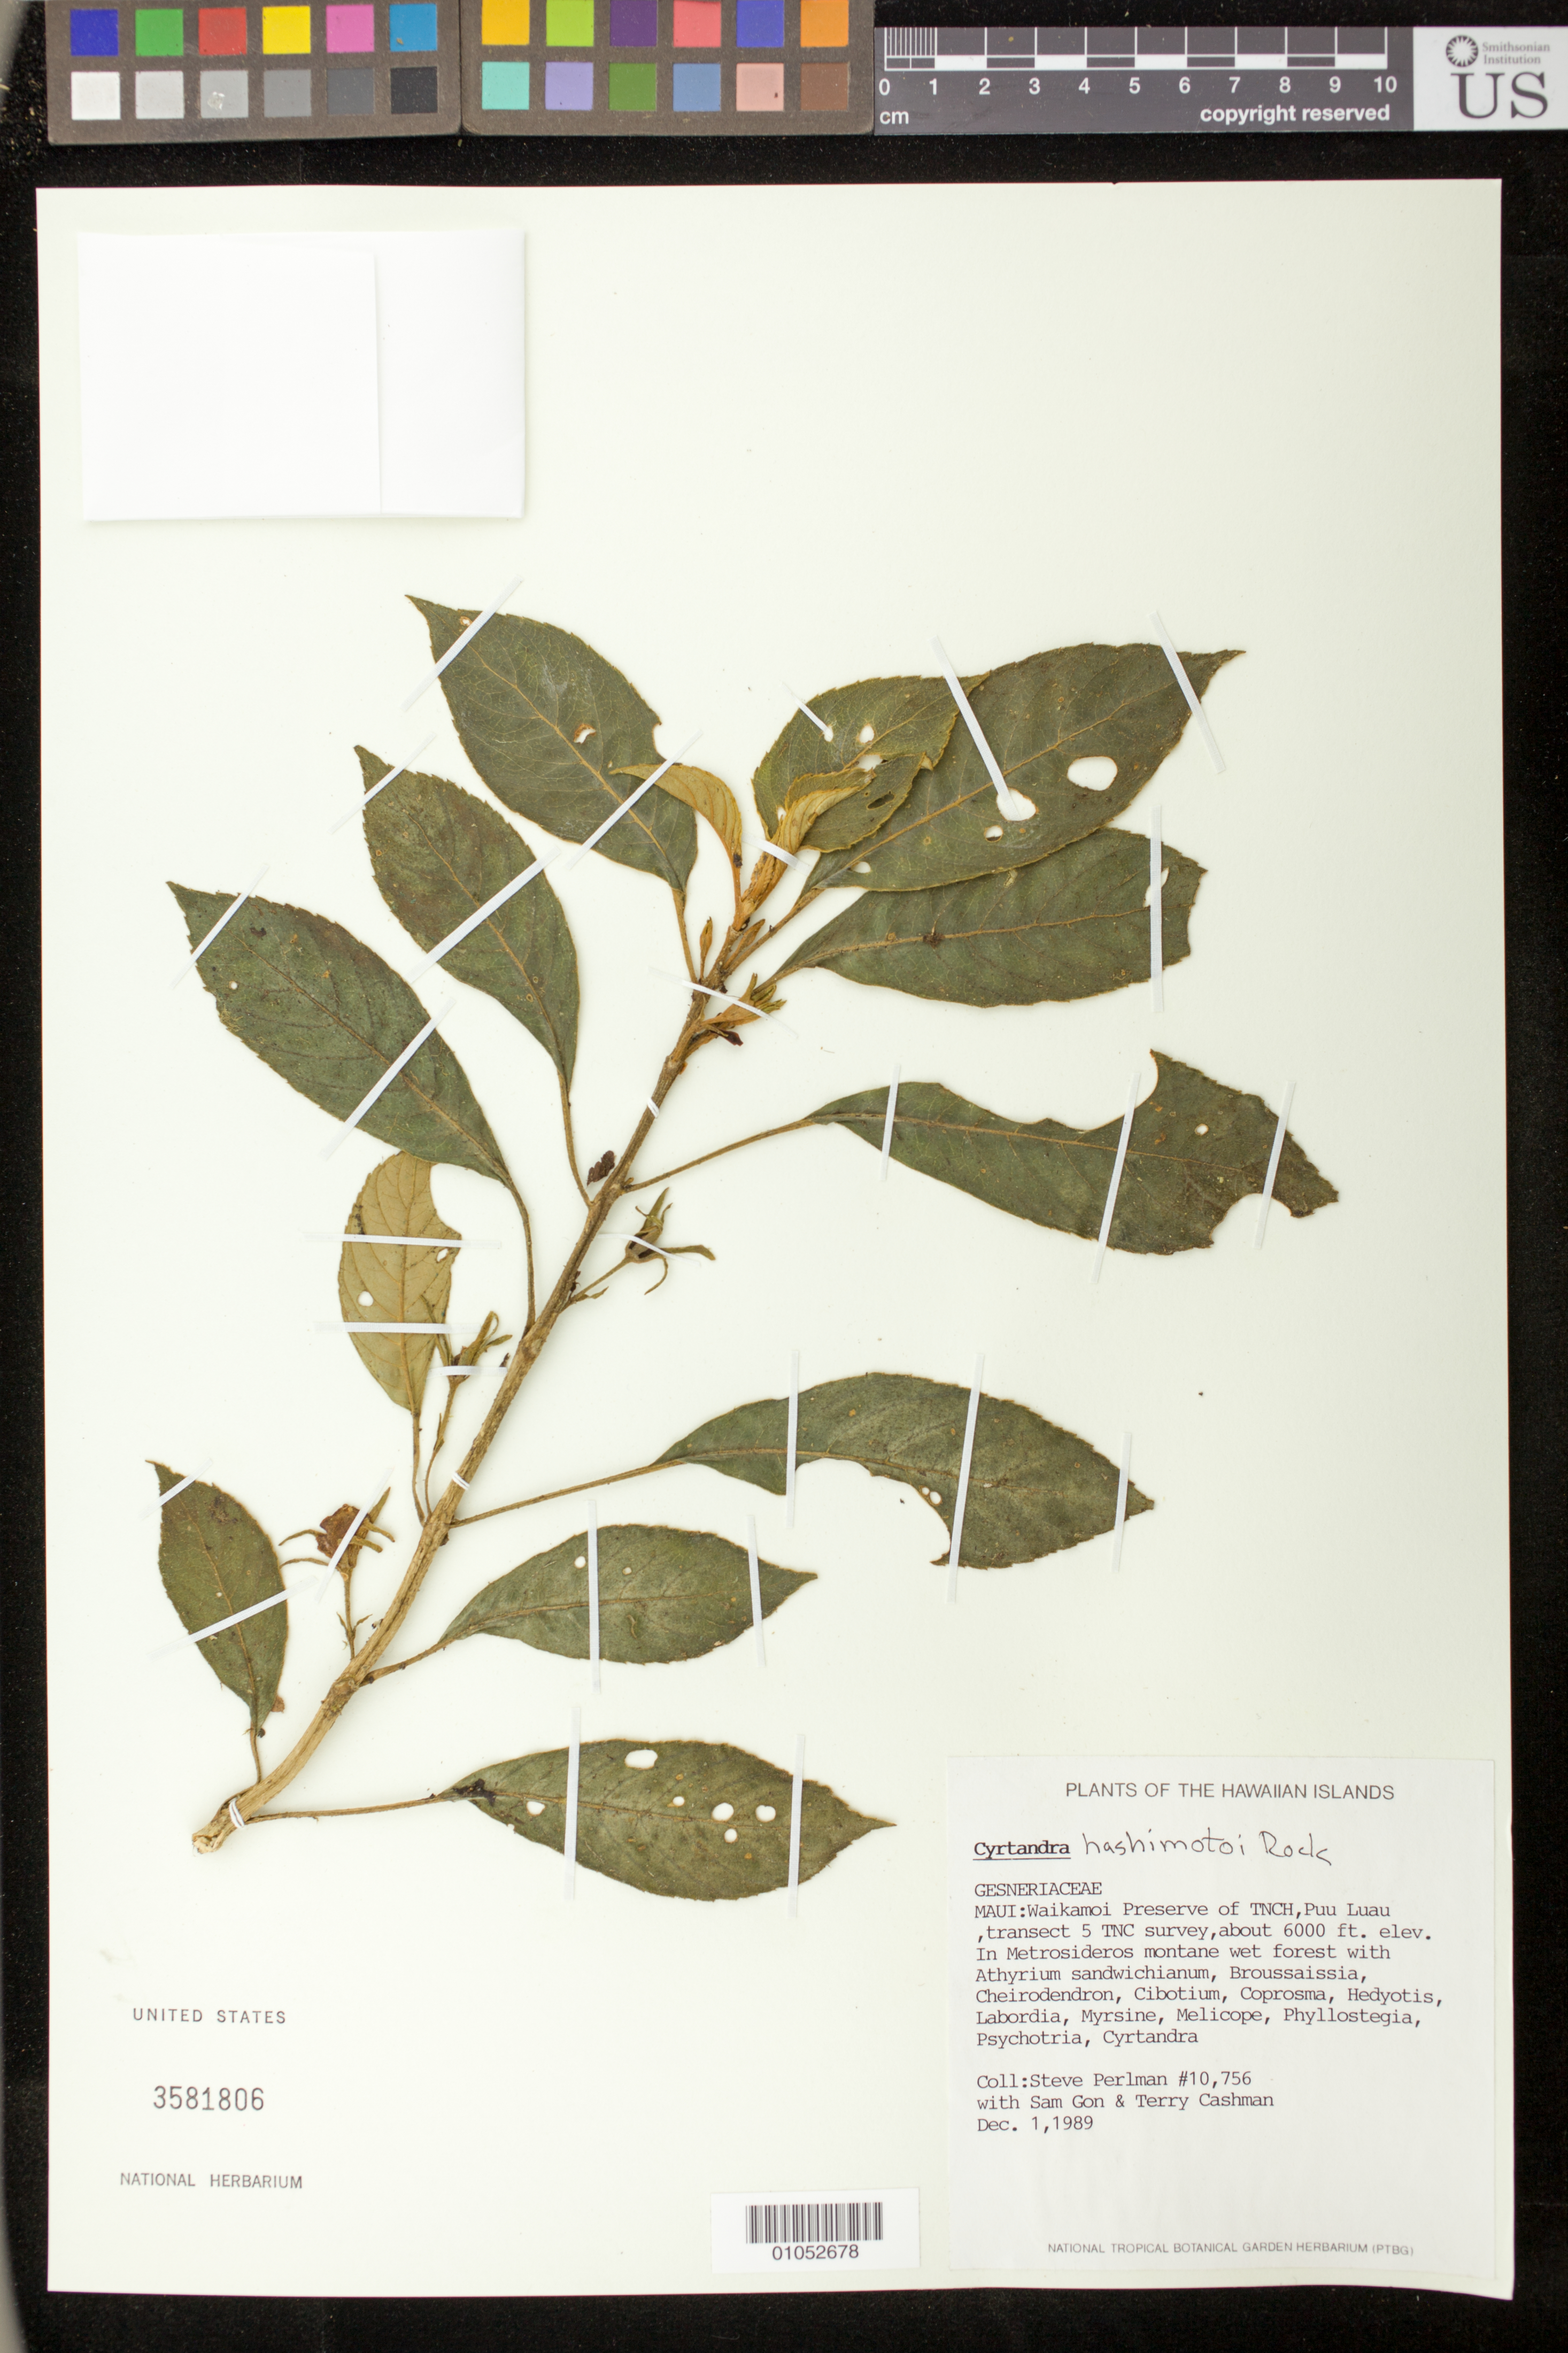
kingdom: Plantae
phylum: Tracheophyta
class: Magnoliopsida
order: Lamiales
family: Gesneriaceae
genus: Cyrtandra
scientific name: Cyrtandra hashimotoi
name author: Rock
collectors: S. P. Perlman, S. Gon & T. Cashman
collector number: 10756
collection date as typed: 1 Dec 1989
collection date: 1989-12-01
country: United States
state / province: Hawaii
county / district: Maui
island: Maui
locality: Waikamoi Preserve of TNCH, Puu Luau, transect 5 TNC survey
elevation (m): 1829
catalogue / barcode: US 3581806